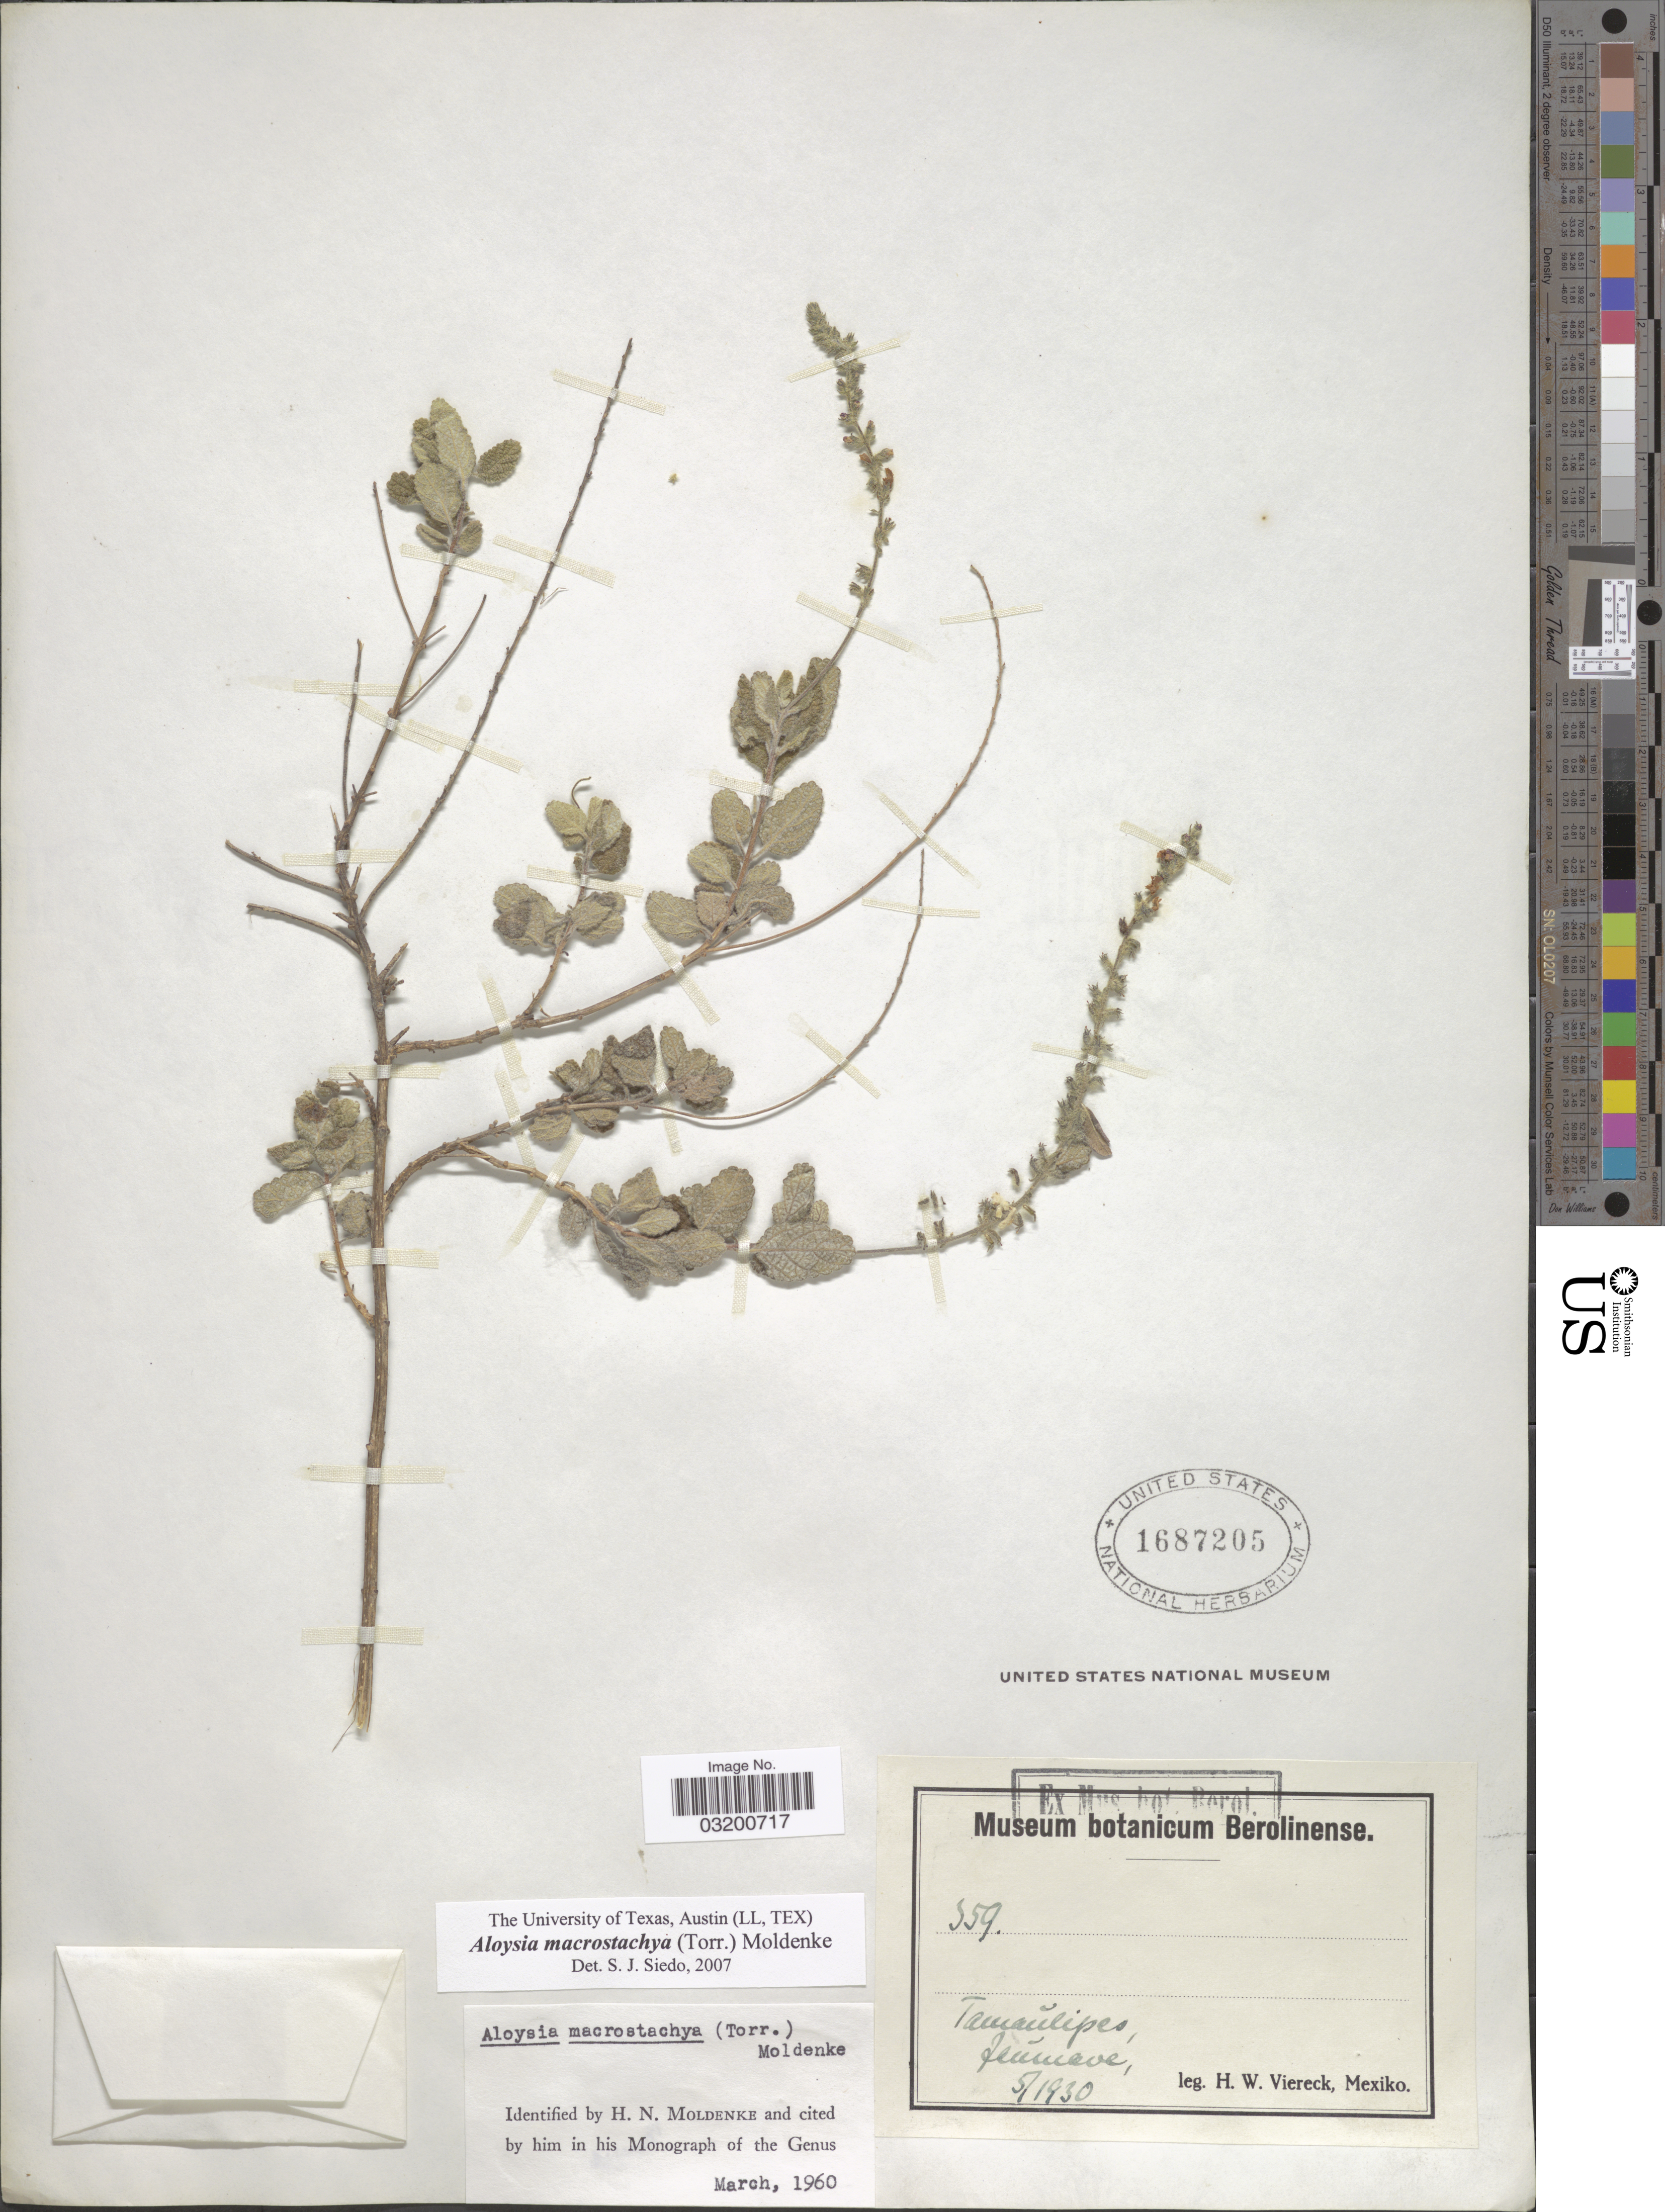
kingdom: Plantae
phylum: Tracheophyta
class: Magnoliopsida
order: Lamiales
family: Verbenaceae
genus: Aloysia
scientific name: Aloysia macrostachya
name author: (Torr.) Moldenke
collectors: H. W. Viereck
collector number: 359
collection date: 1930-05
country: Mexico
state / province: Tamaulipas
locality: Jaumave.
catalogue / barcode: US 1687205